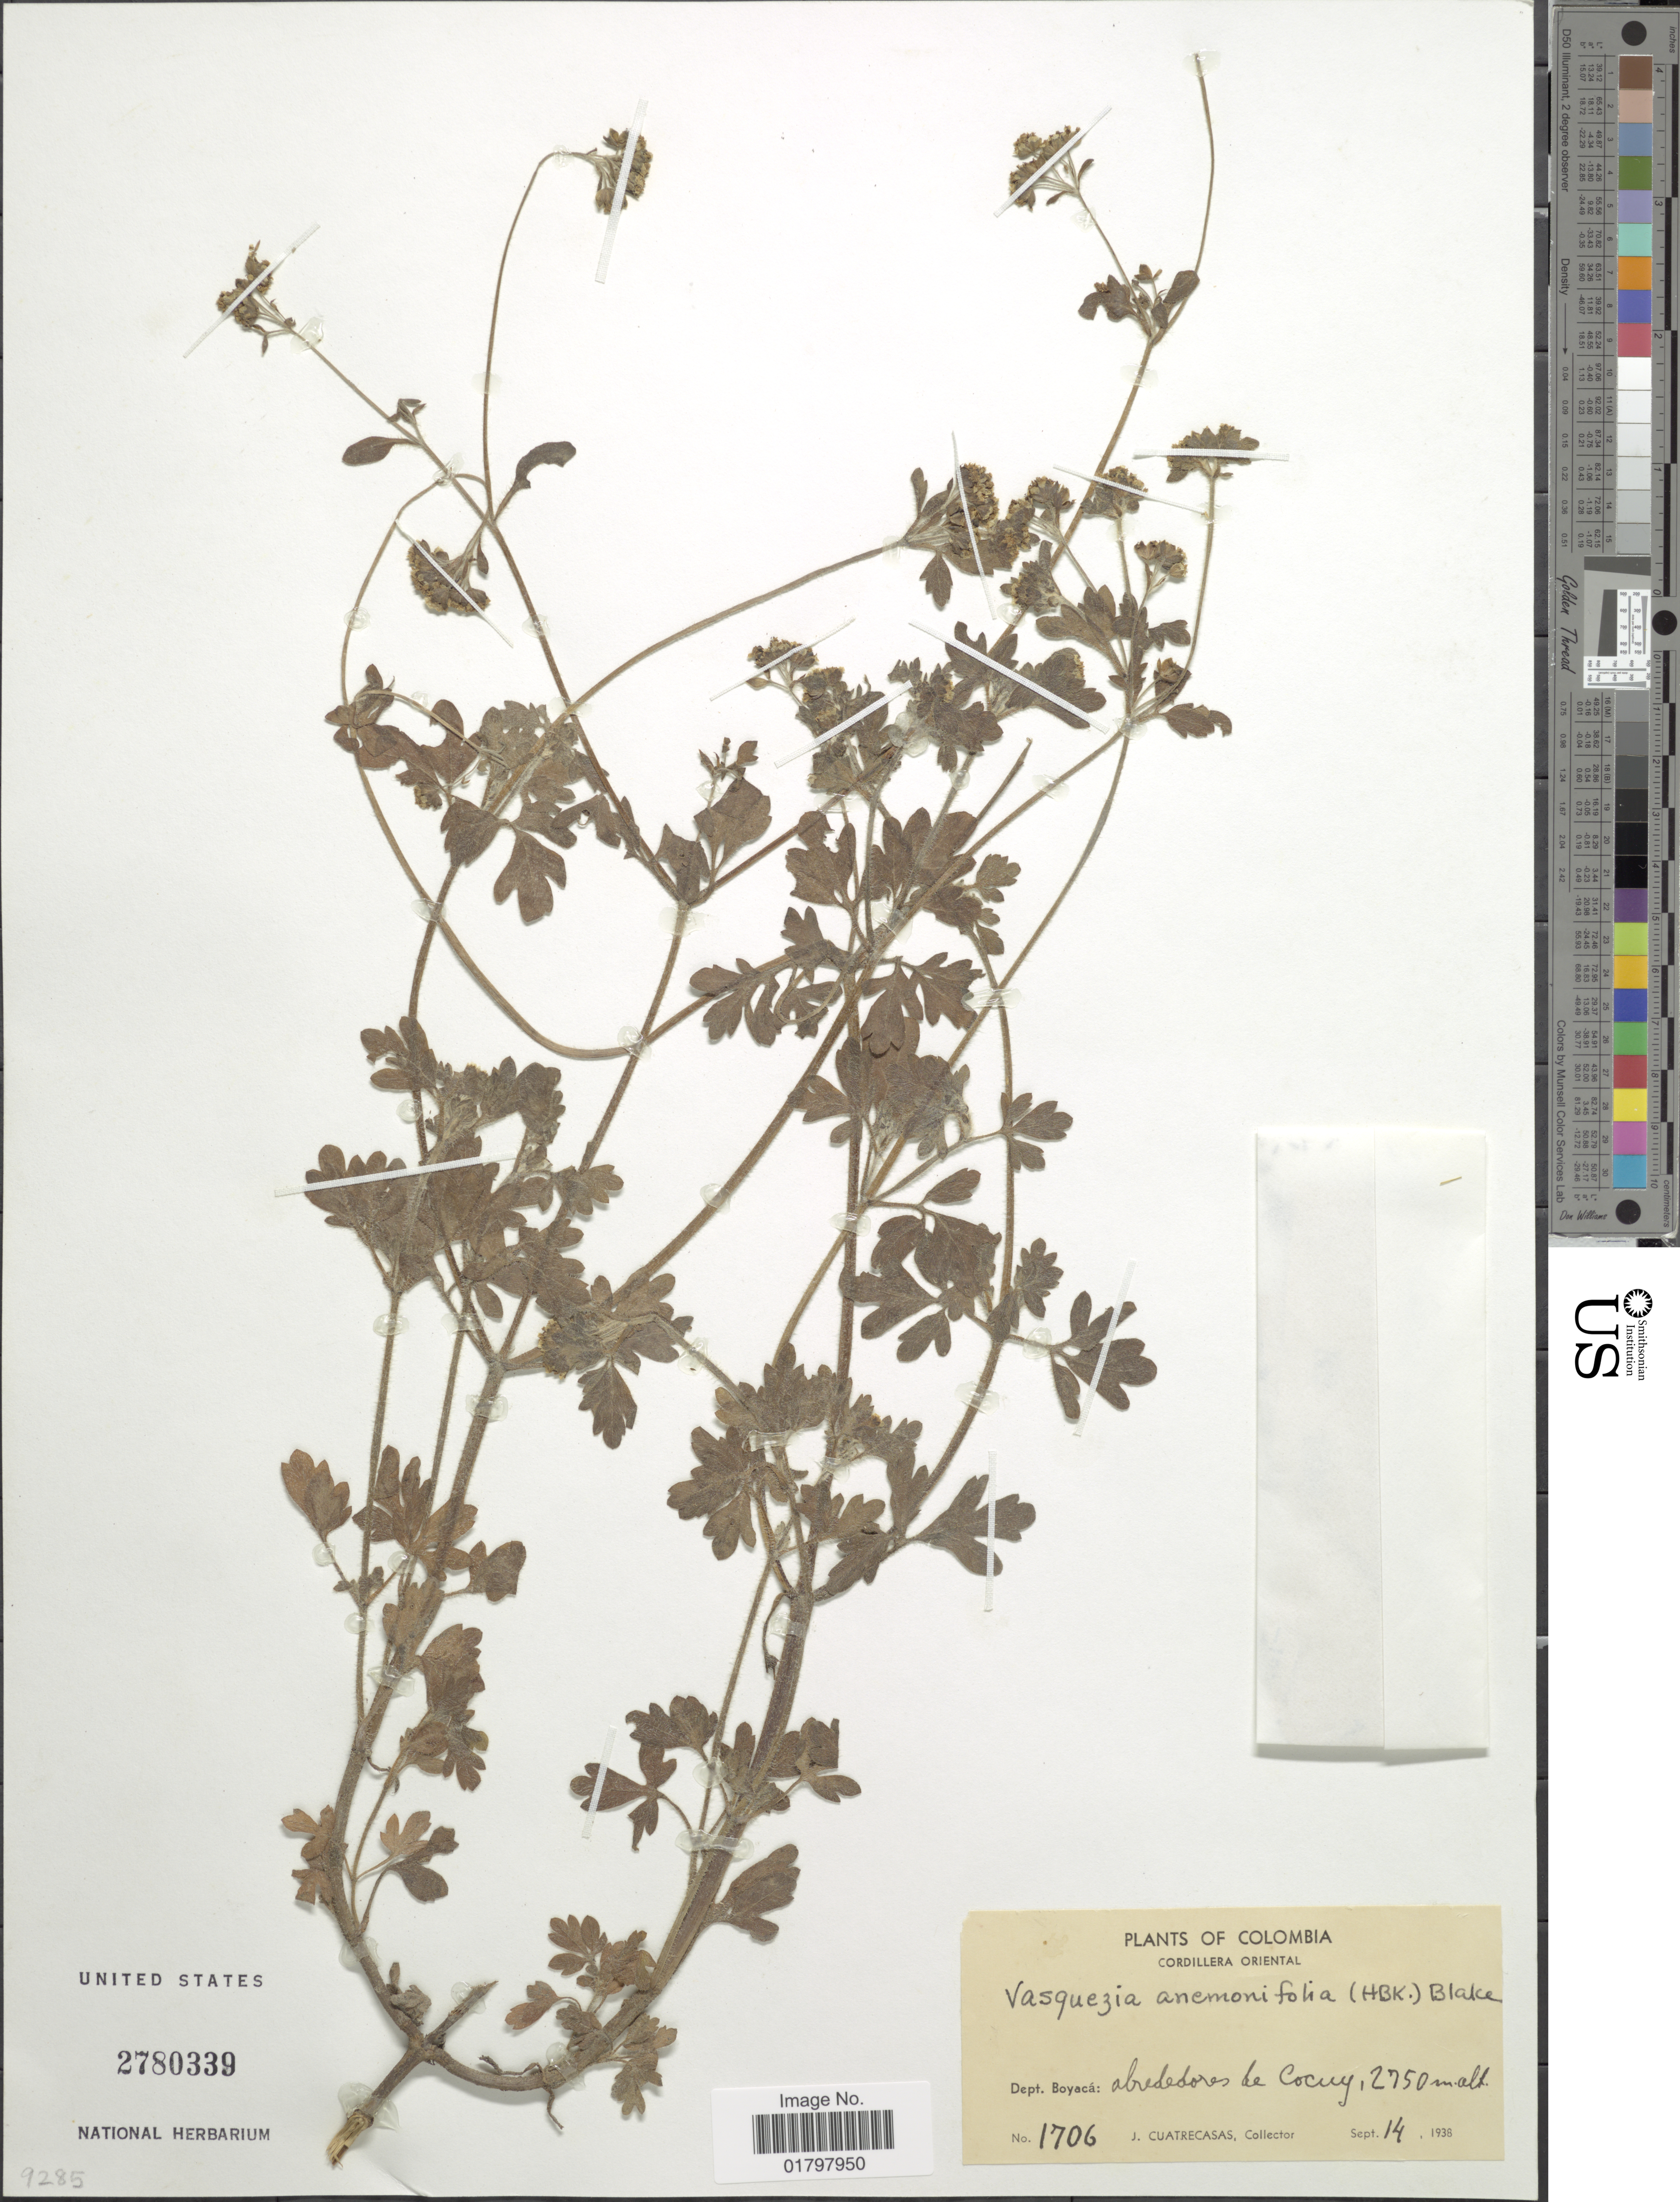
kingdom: Plantae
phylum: Tracheophyta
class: Magnoliopsida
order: Asterales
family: Asteraceae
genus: Vasquesia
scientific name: Vasquesia anemonifolia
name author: (Kunth) Less.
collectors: J. Cuatrecasas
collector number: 1706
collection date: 1938-09-14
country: Colombia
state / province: Boyacá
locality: Cordillera Oriental. Dept. Boyacá: alrededores de Cocuy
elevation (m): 2750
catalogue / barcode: US 2780339